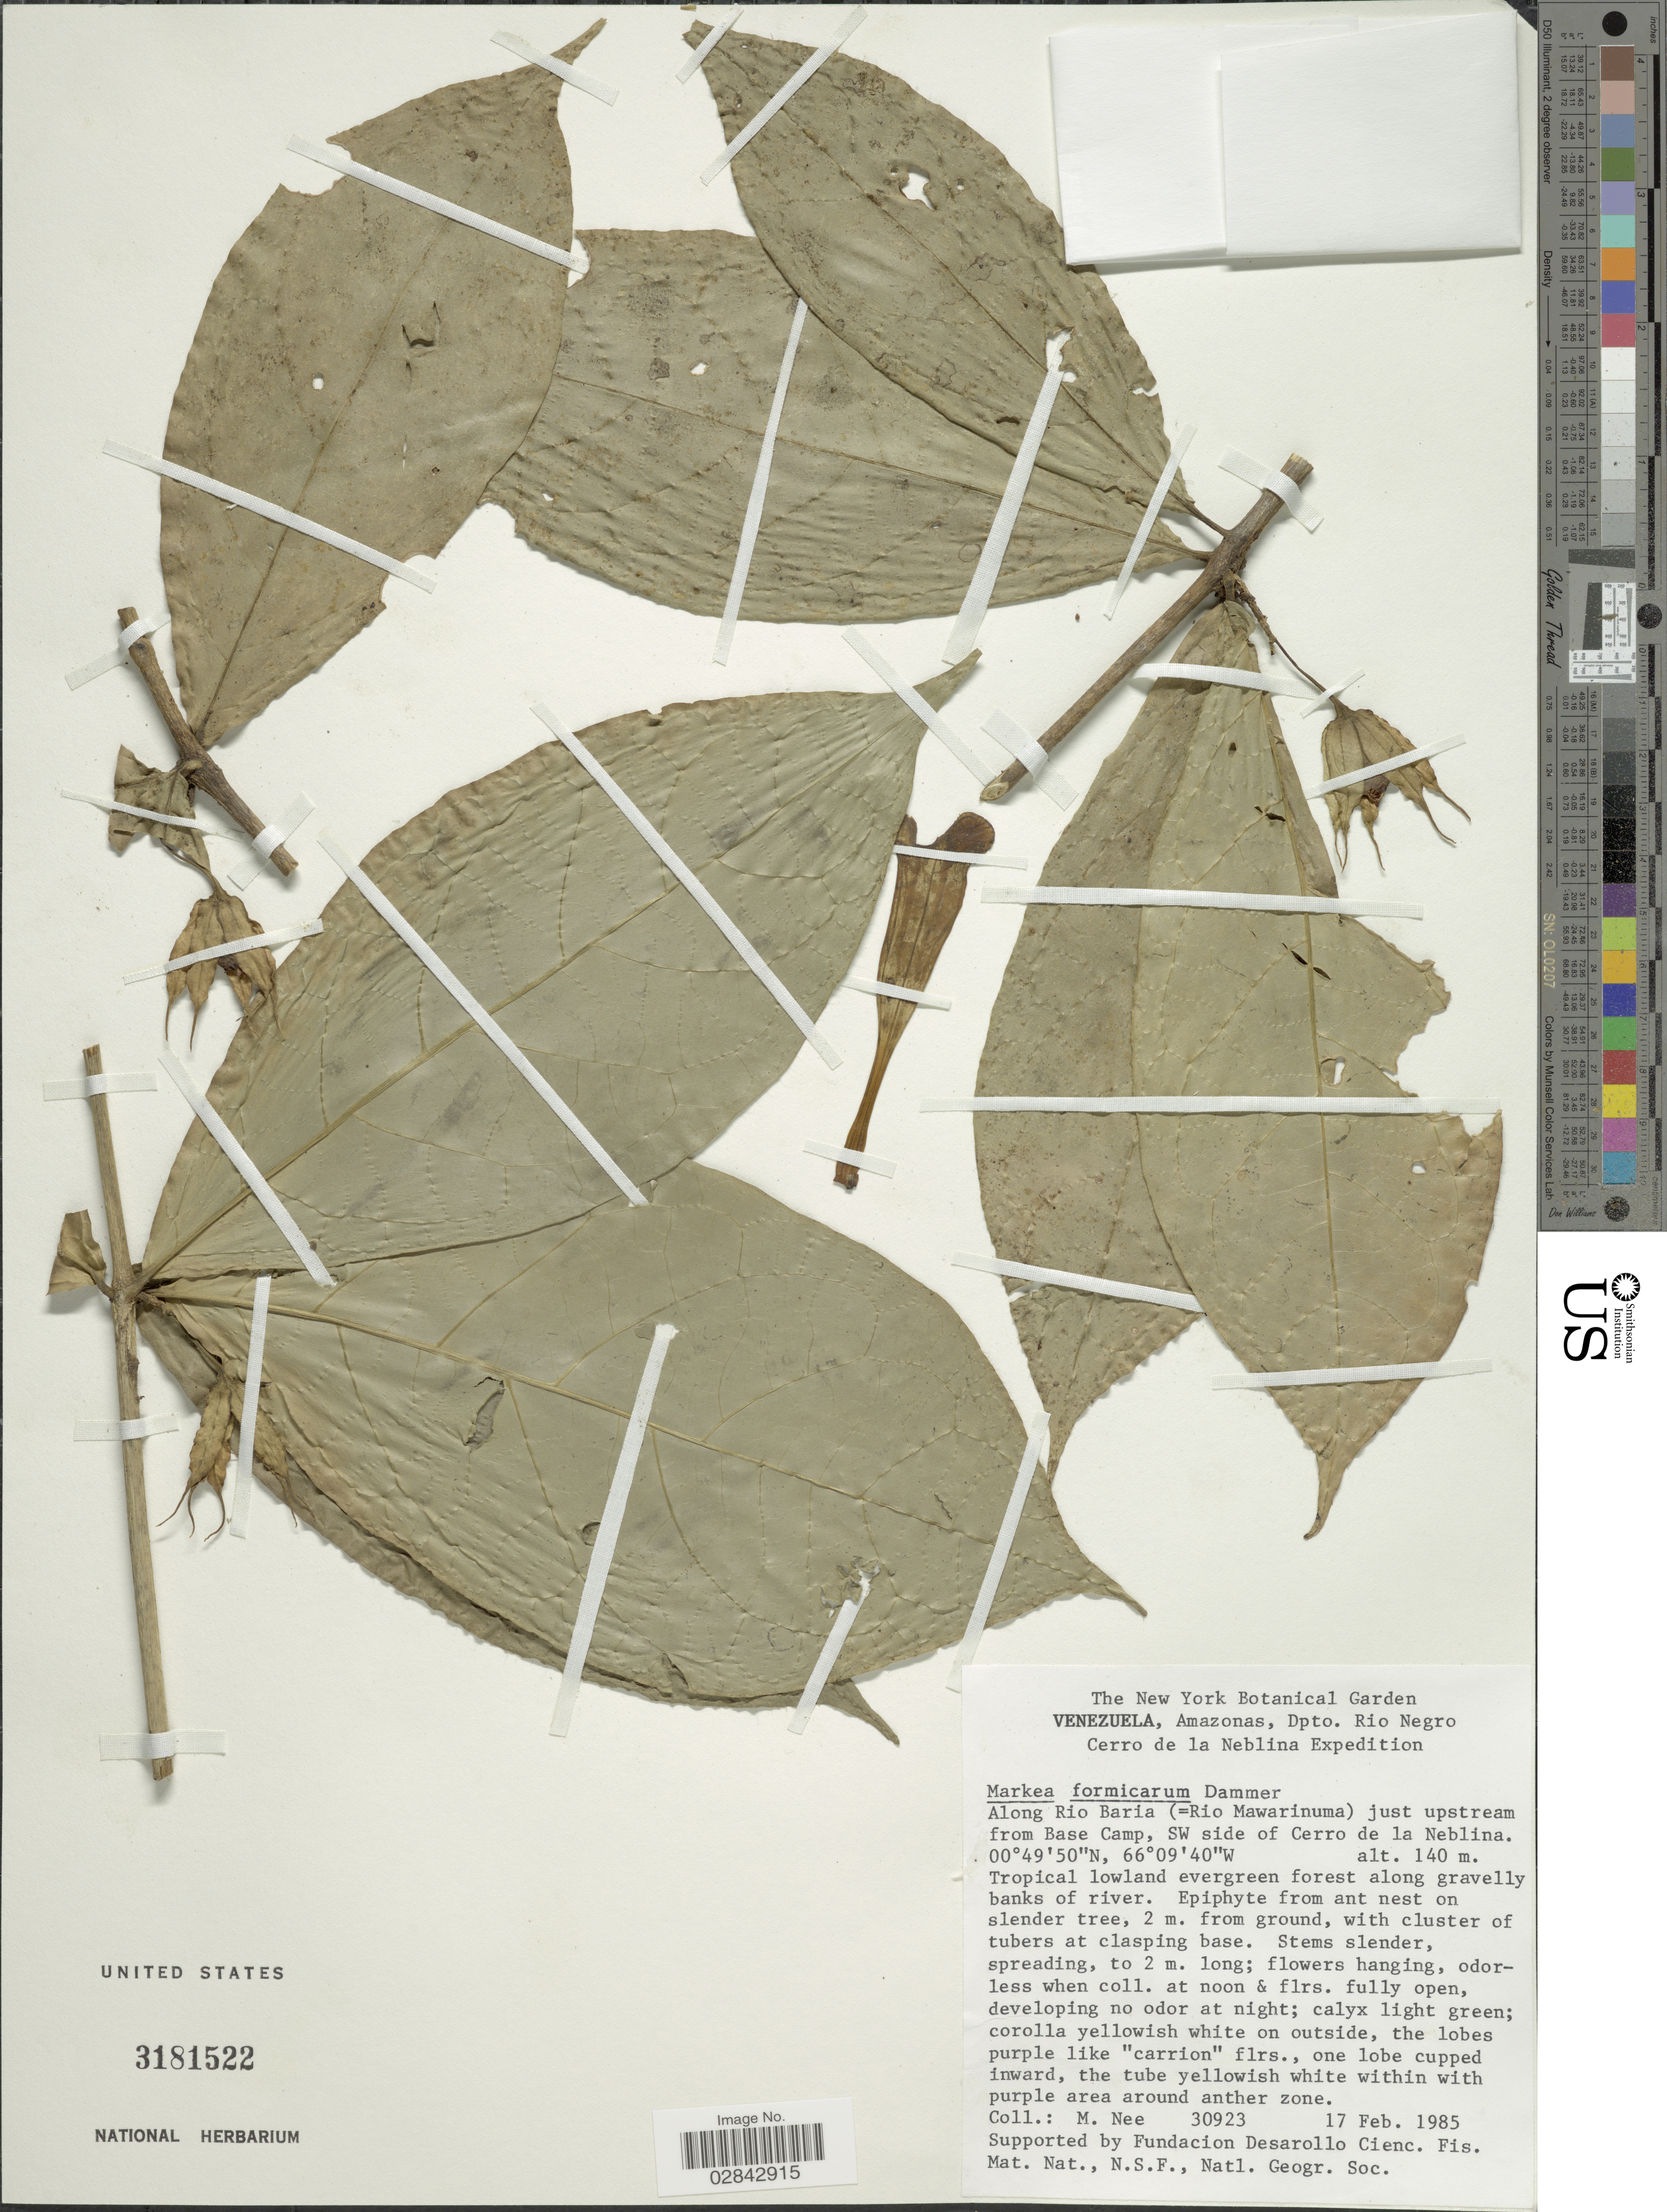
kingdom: Plantae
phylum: Tracheophyta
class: Magnoliopsida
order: Solanales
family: Solanaceae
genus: Markea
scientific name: Markea formicarum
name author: Dammer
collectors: M. Nee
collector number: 30923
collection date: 1985-02-17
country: Venezuela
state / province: Amazonas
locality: Dpto. Rio Negro, Cerro de la Neblina. Along Rio Baria (=Rio Mawarinuma) just upstream from Base Camp, SW side of Cerro de la Neblina.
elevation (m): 140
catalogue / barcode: US 3181522